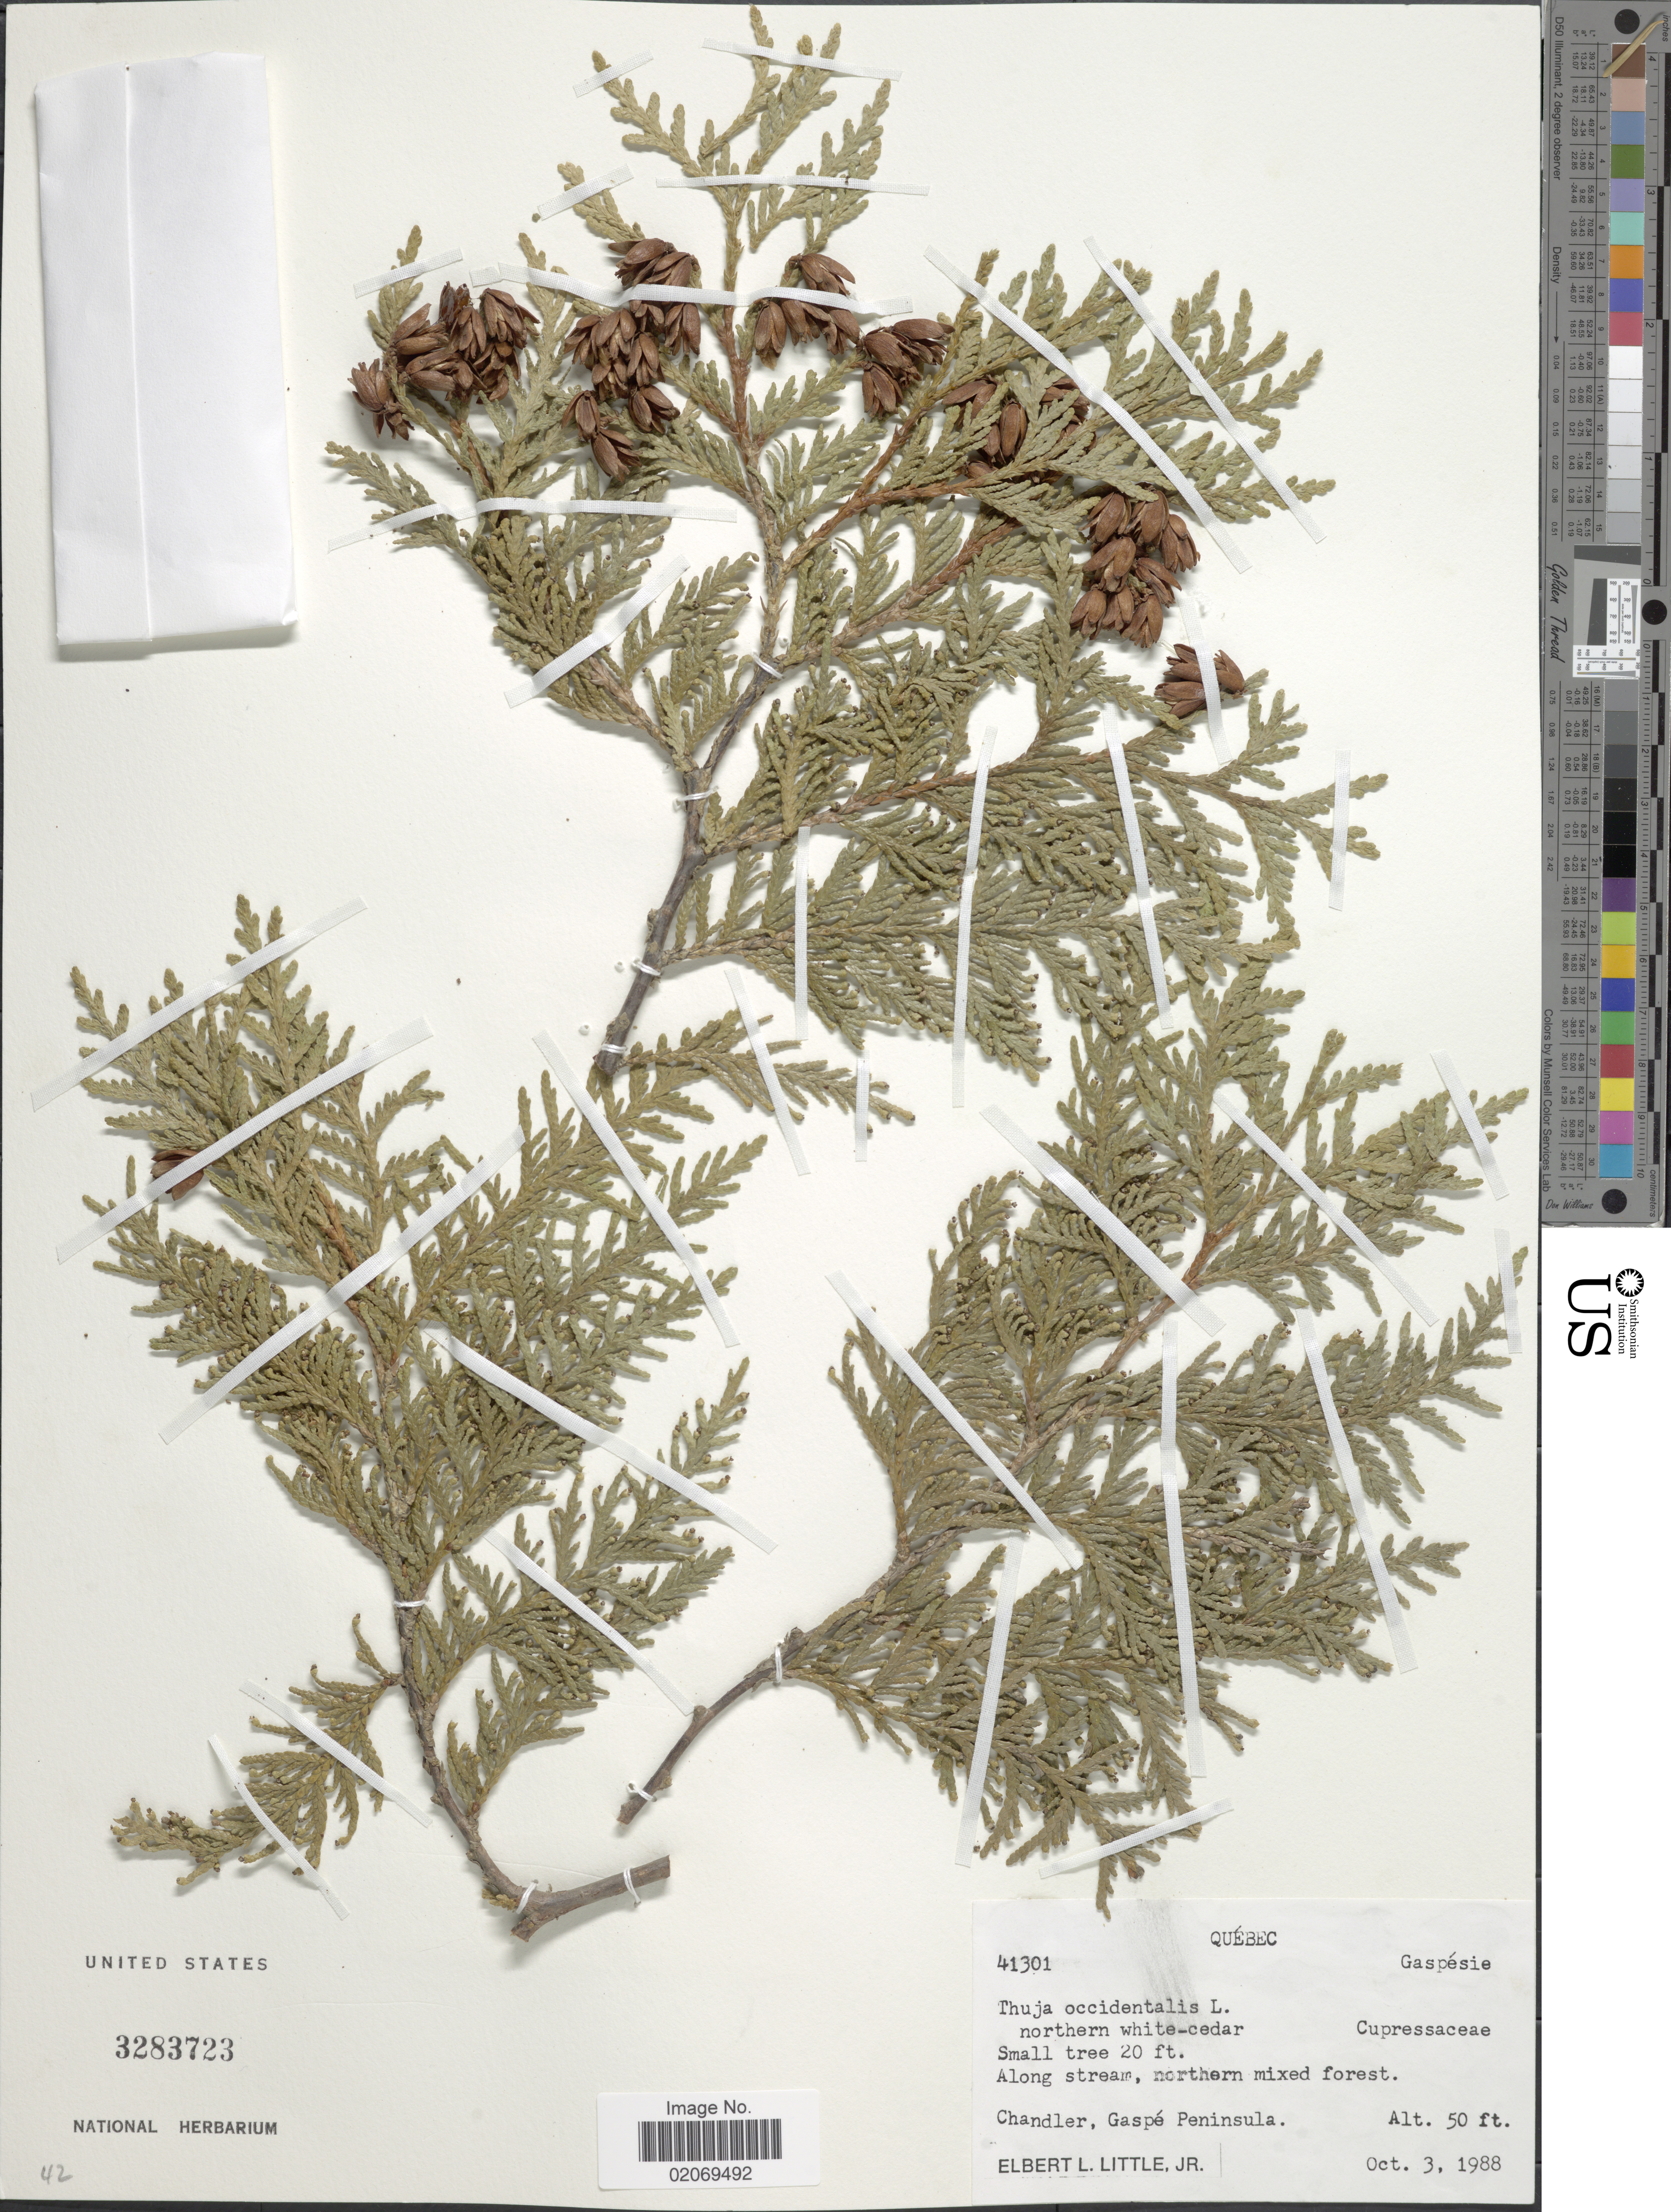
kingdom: Plantae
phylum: Tracheophyta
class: Pinopsida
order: Pinales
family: Cupressaceae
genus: Thuja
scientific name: Thuja occidentalis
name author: L.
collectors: E. L. Little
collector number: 41301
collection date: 1988-10-03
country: Canada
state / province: Quebec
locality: Along stream, northern mixed forest. Chandler, Gaspé Peninsula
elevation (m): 15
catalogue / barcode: US 3283723